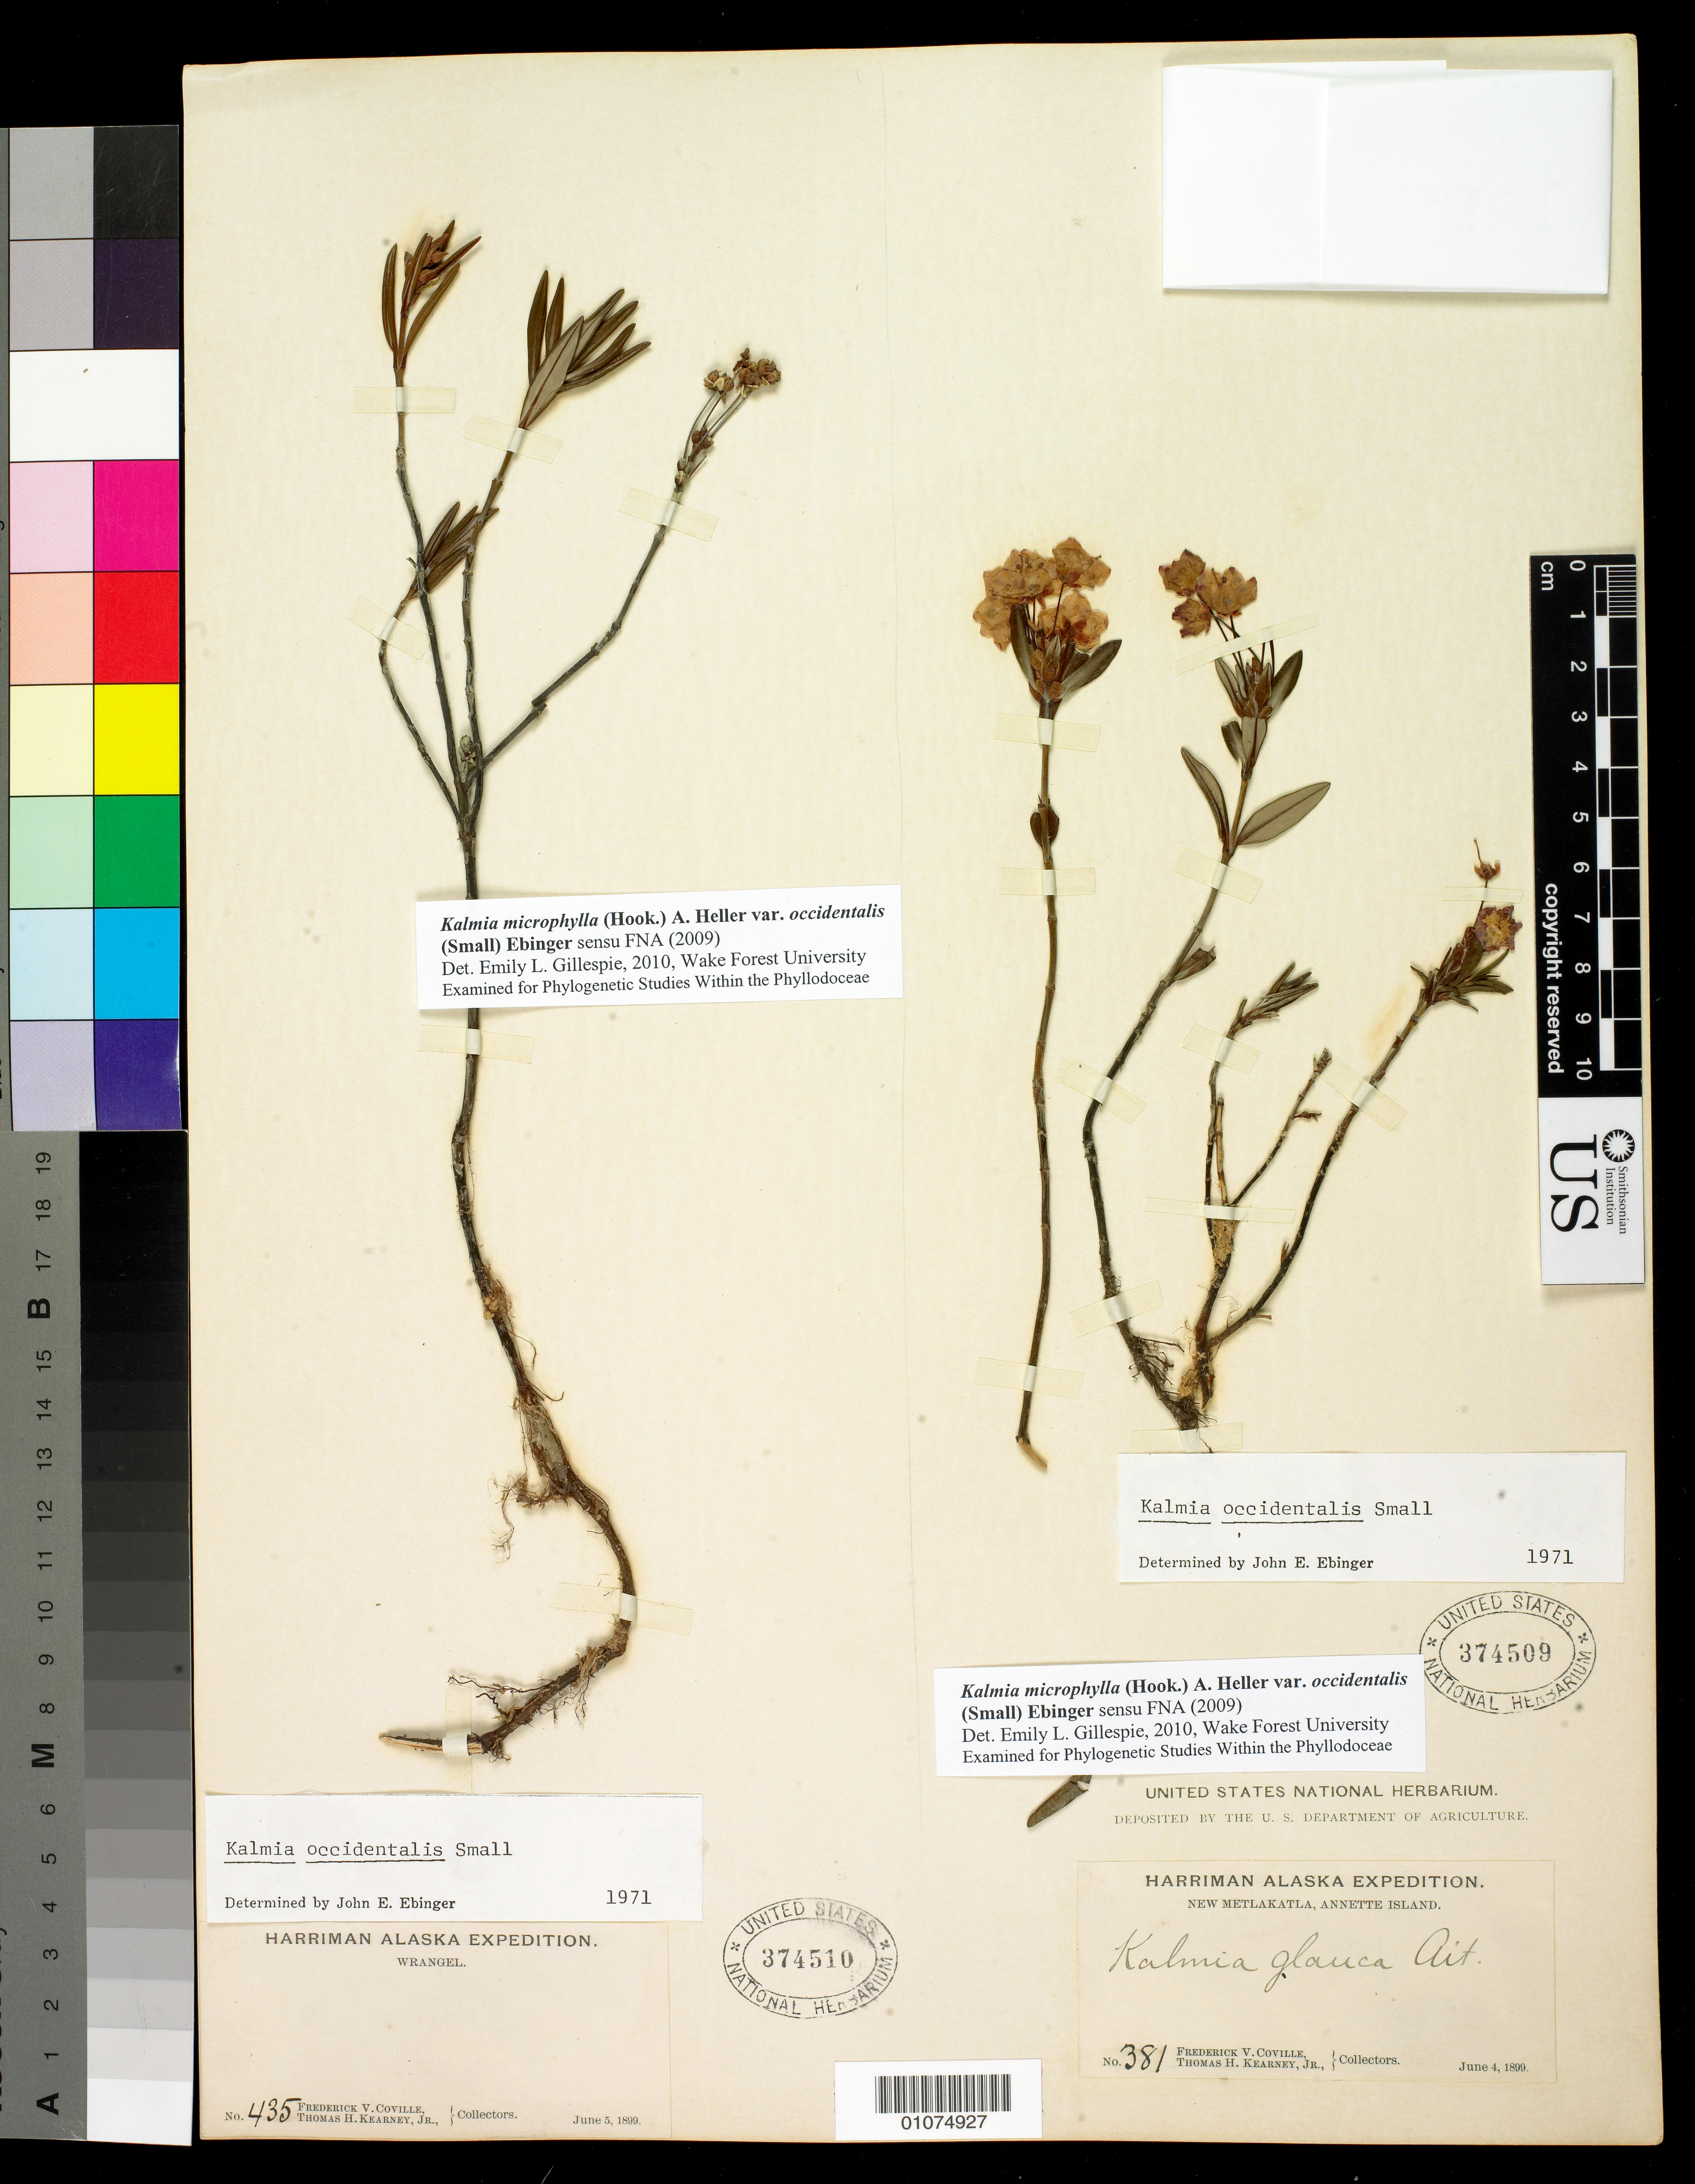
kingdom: Plantae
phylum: Tracheophyta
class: Magnoliopsida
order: Ericales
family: Ericaceae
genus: Kalmia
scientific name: Kalmia microphylla var. occidentalis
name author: (Small) Ebinger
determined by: Gillespie, E. L.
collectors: F. V. Coville & T. H. Kearney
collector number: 381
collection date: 1899-06-04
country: United States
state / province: Alaska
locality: New Metlakatla, Annette Island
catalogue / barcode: US 374509